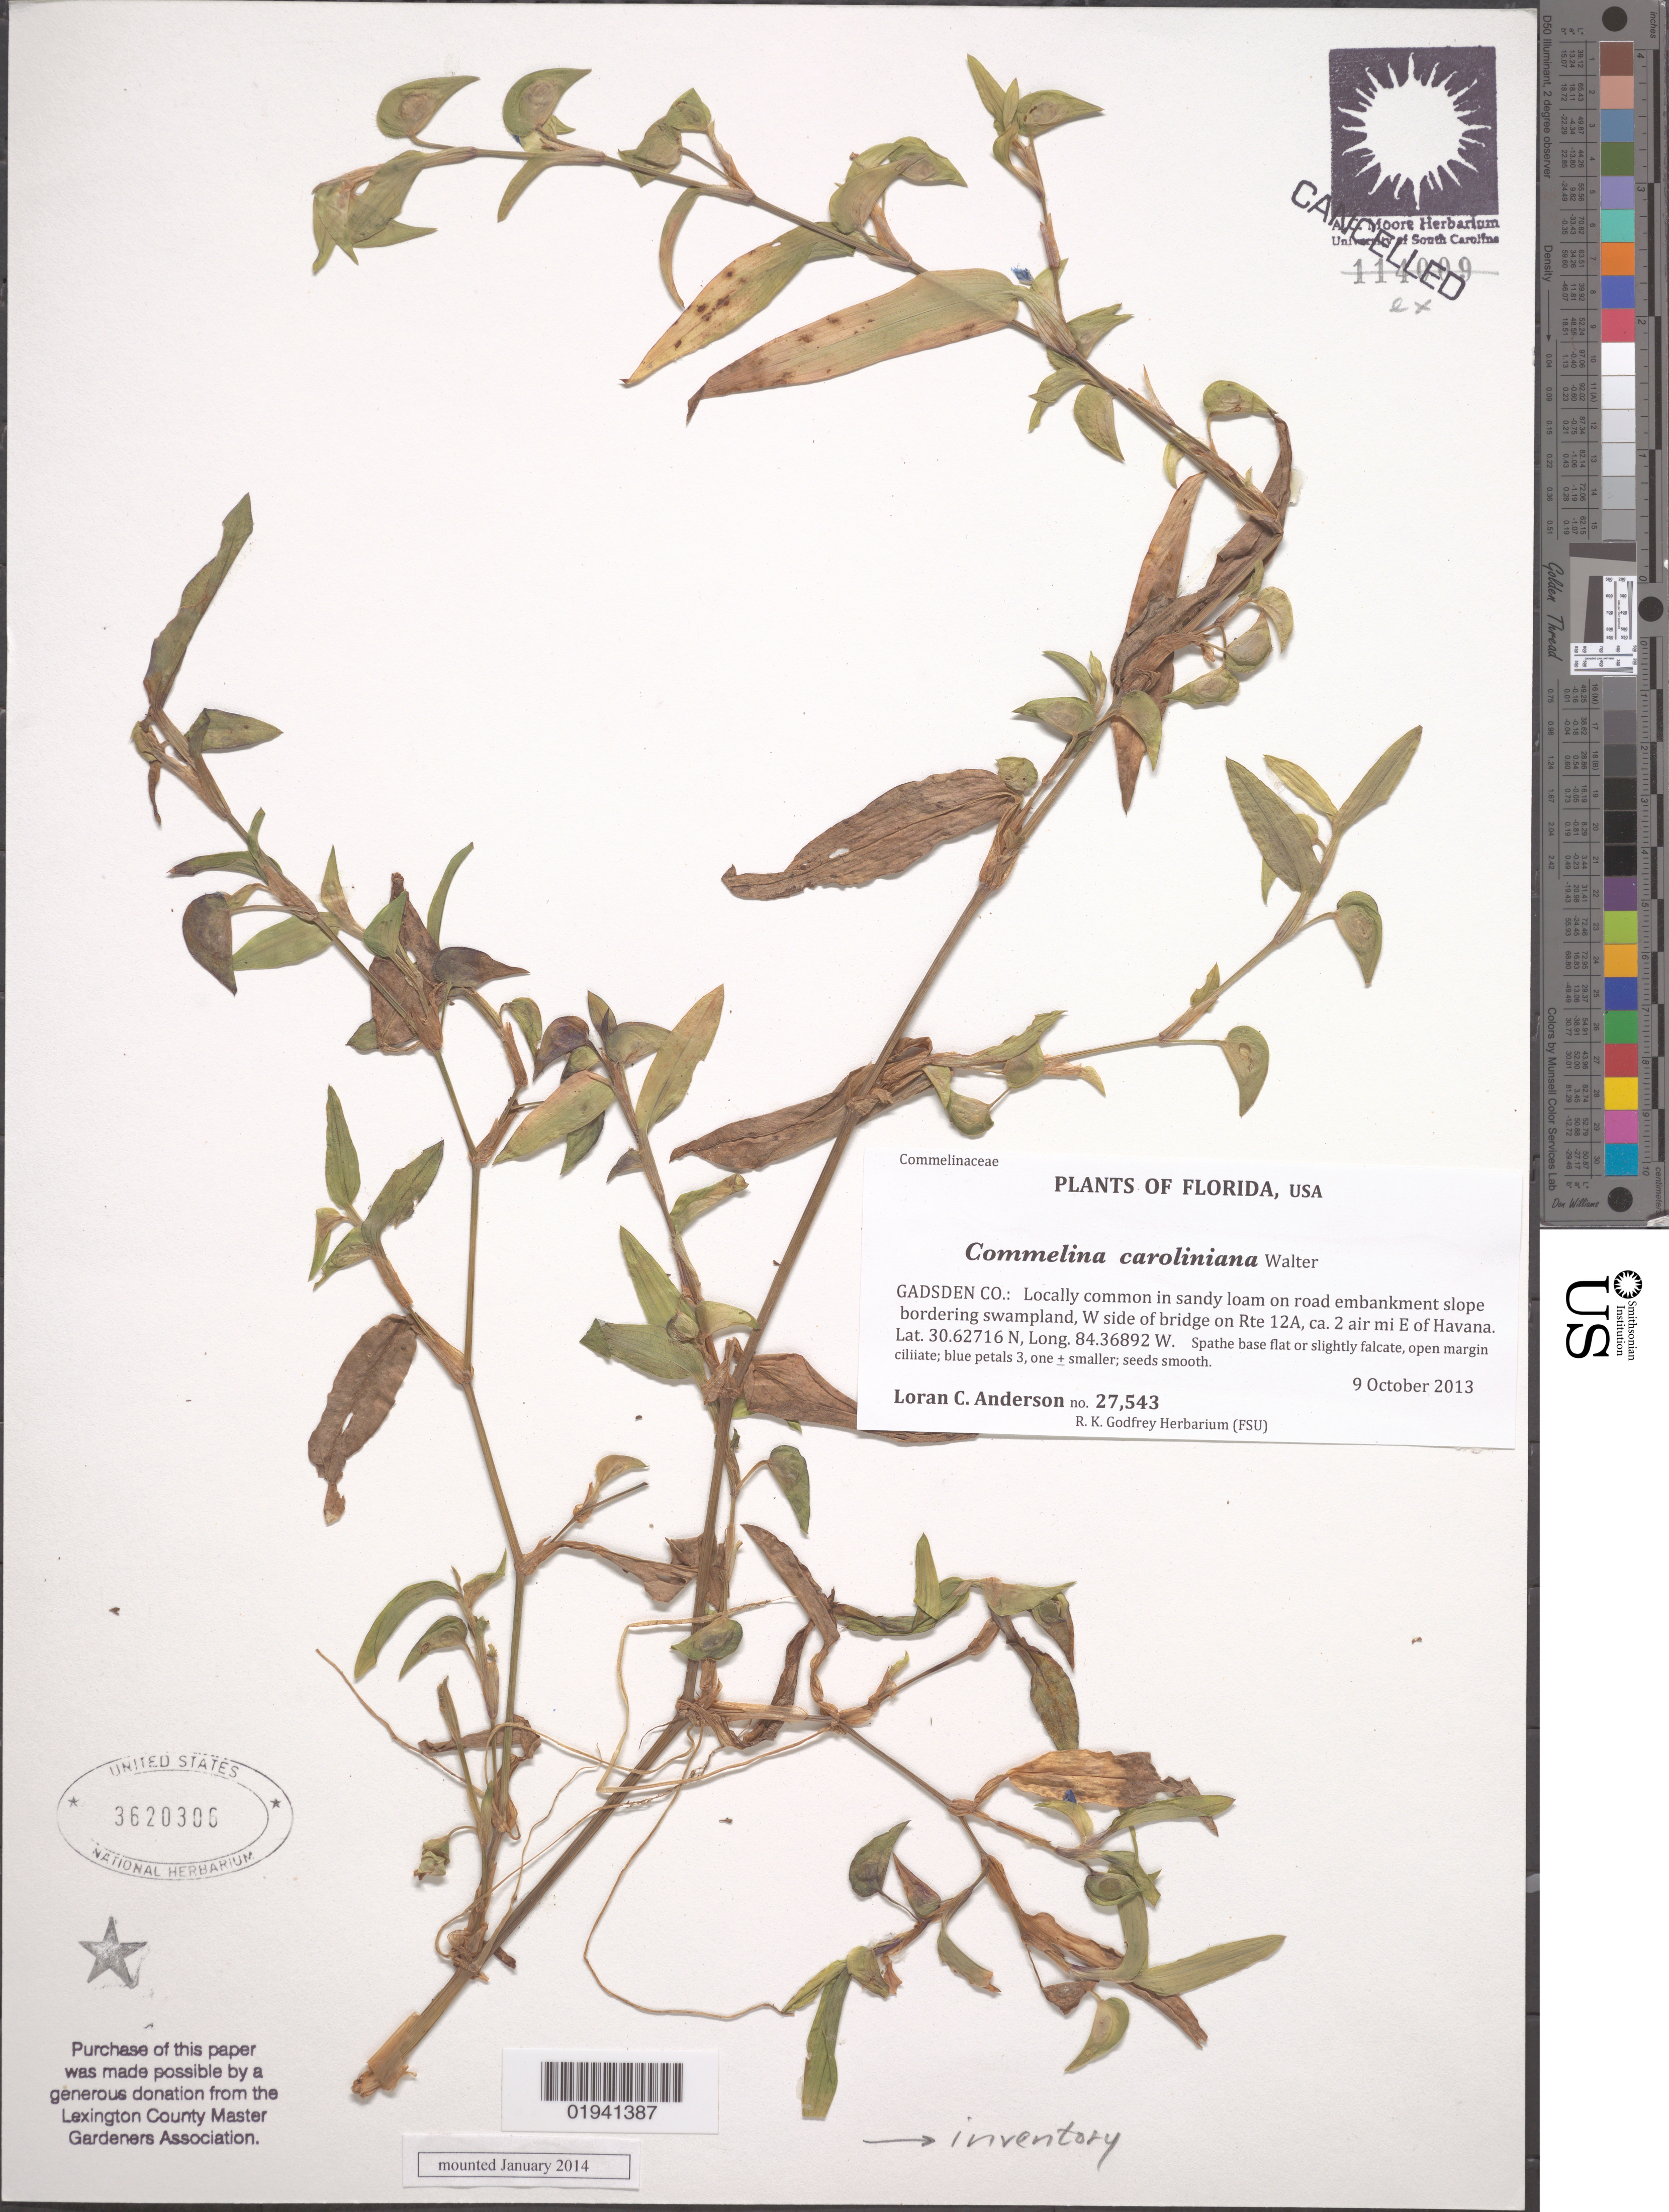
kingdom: Plantae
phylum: Tracheophyta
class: Liliopsida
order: Commelinales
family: Commelinaceae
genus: Commelina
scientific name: Commelina caroliniana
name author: Walter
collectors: L. Anderson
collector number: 27543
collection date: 2013-10-09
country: United States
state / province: Florida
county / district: Gadsden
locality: W side of bridge on Rte 12A, ca. 2 air mi E of Havana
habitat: sandy loam on road embankment slope bordering swampland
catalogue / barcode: US 3620306